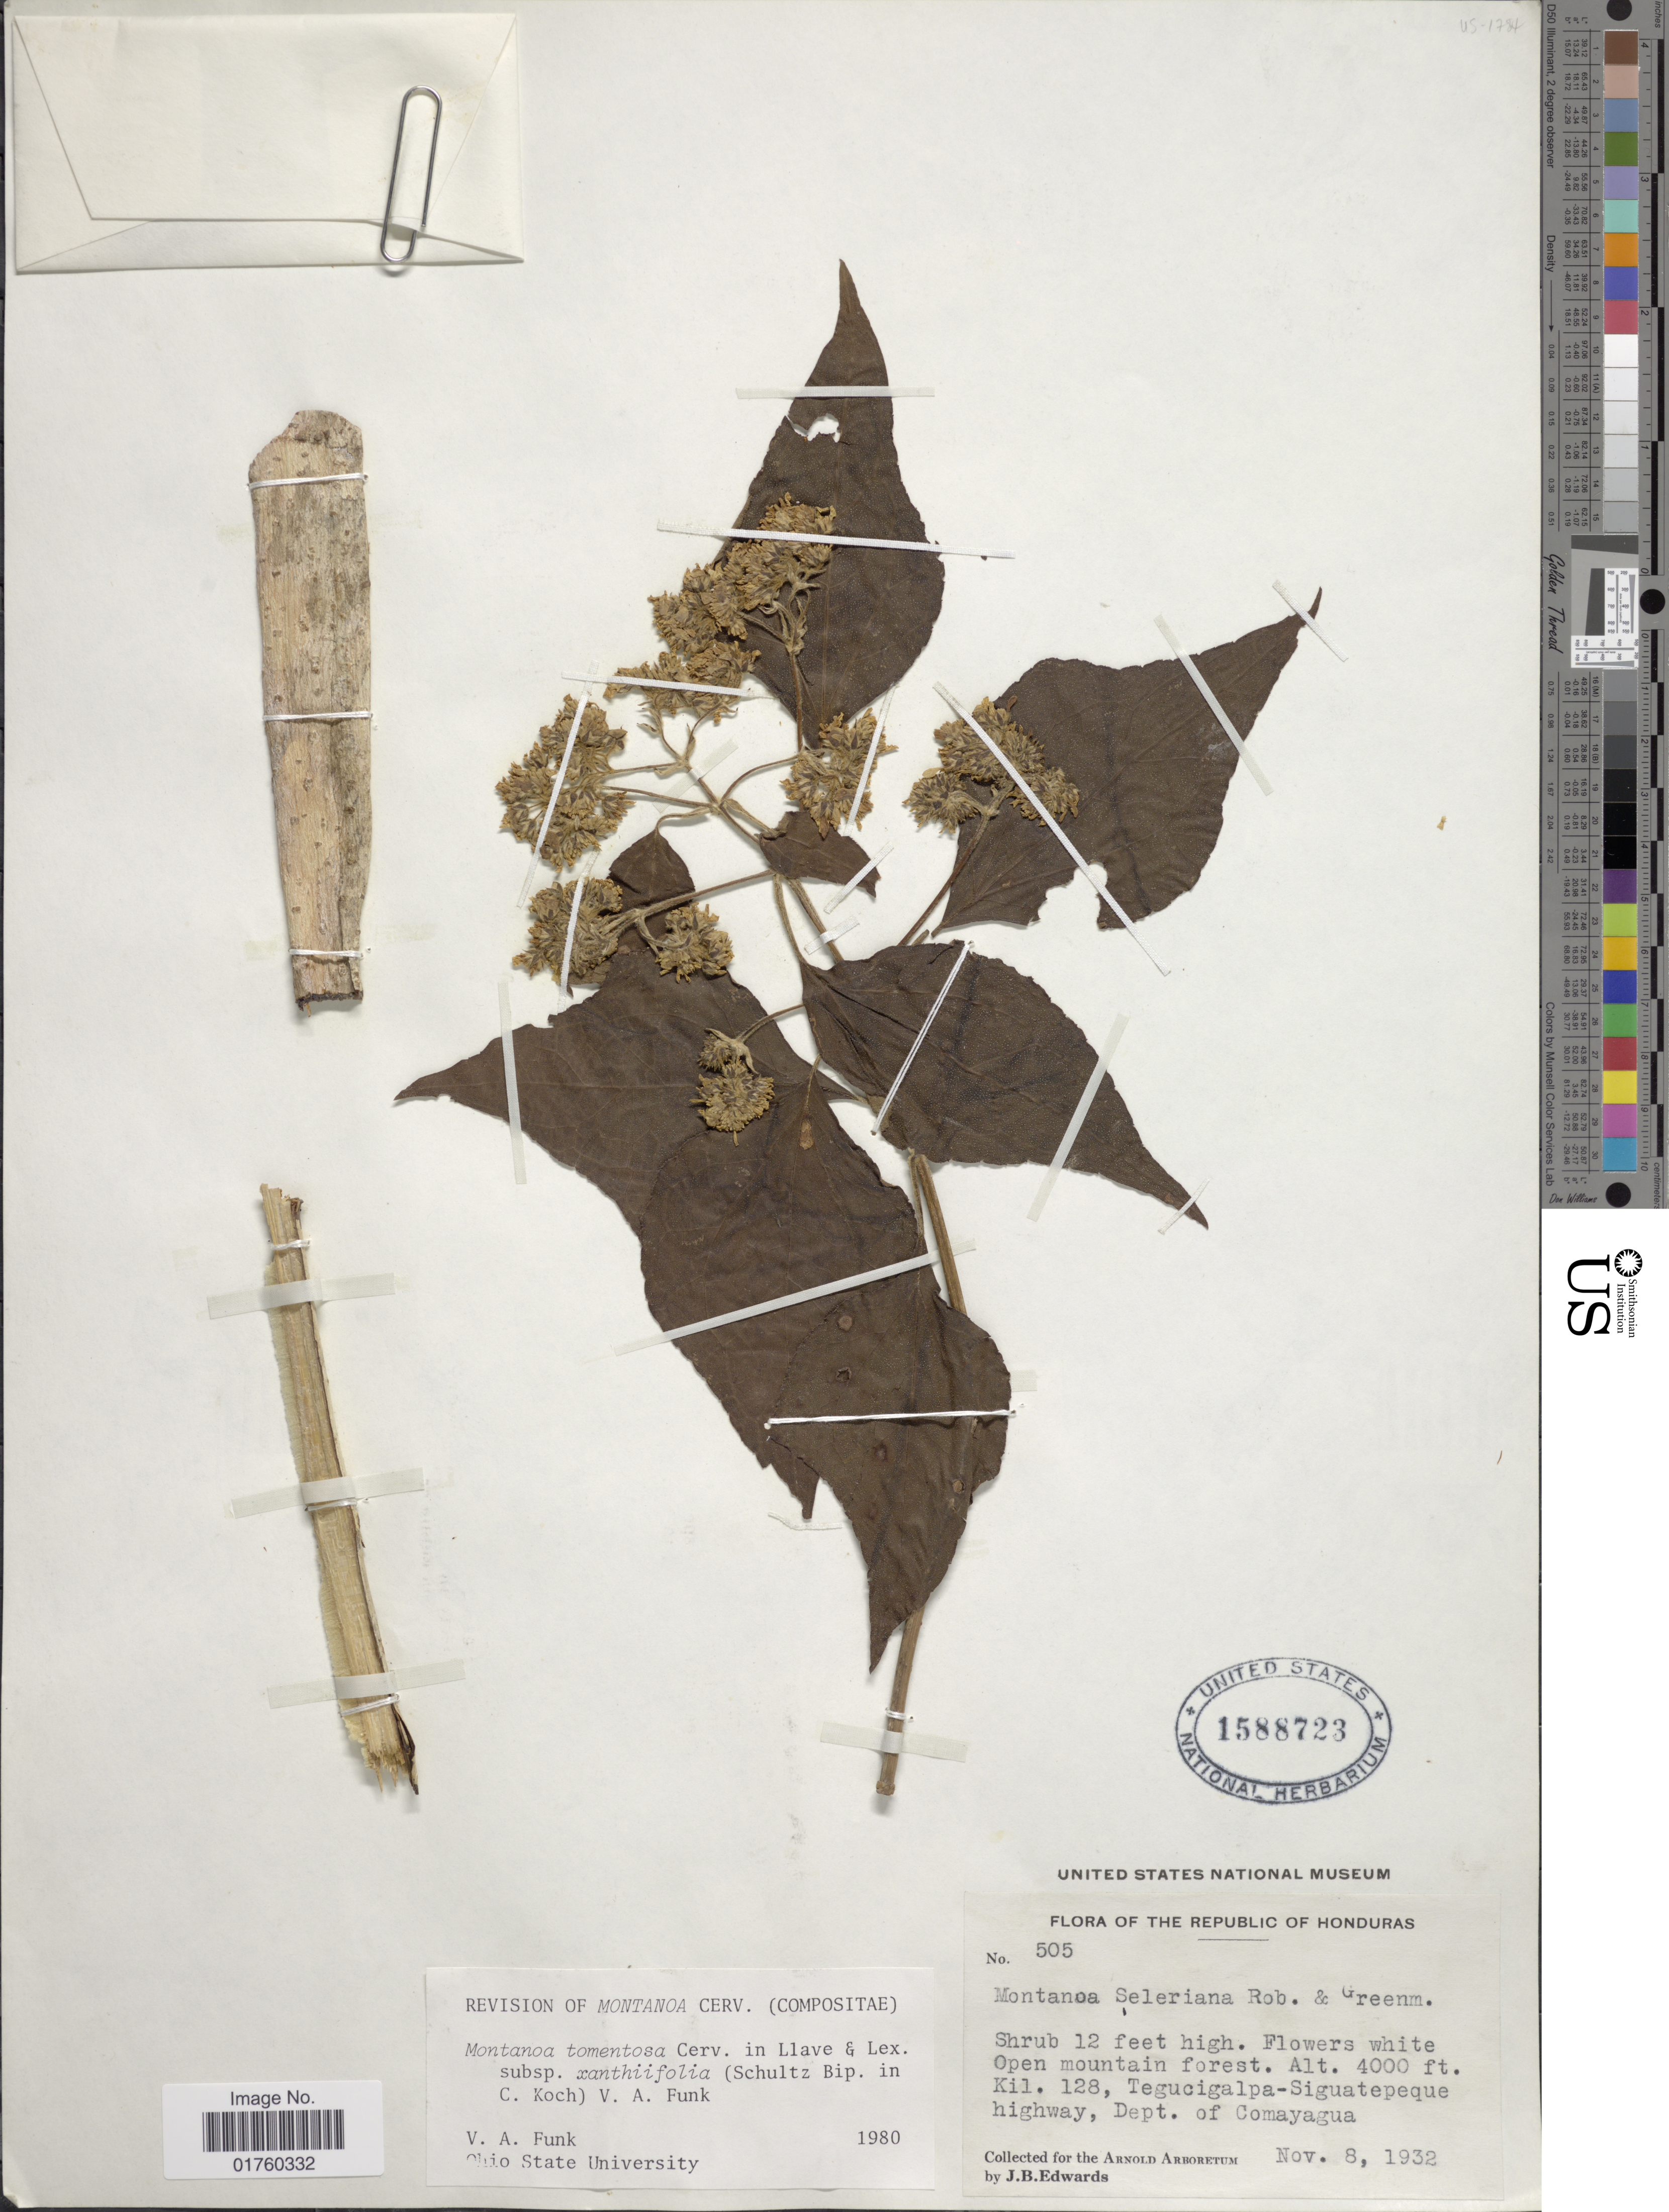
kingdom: Plantae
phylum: Tracheophyta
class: Magnoliopsida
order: Asterales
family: Asteraceae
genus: Montanoa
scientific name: Montanoa tomentosa subsp. xanthiifolia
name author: (Sch. Bip. in C. Koch) V.A. Funk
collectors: J. B. Edwards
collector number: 505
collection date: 1932-11-08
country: Honduras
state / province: Comayagua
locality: Open mountain forest, Kil. 128, Tegucigalpa-Siguatepeque highway.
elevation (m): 1219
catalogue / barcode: US 1588723